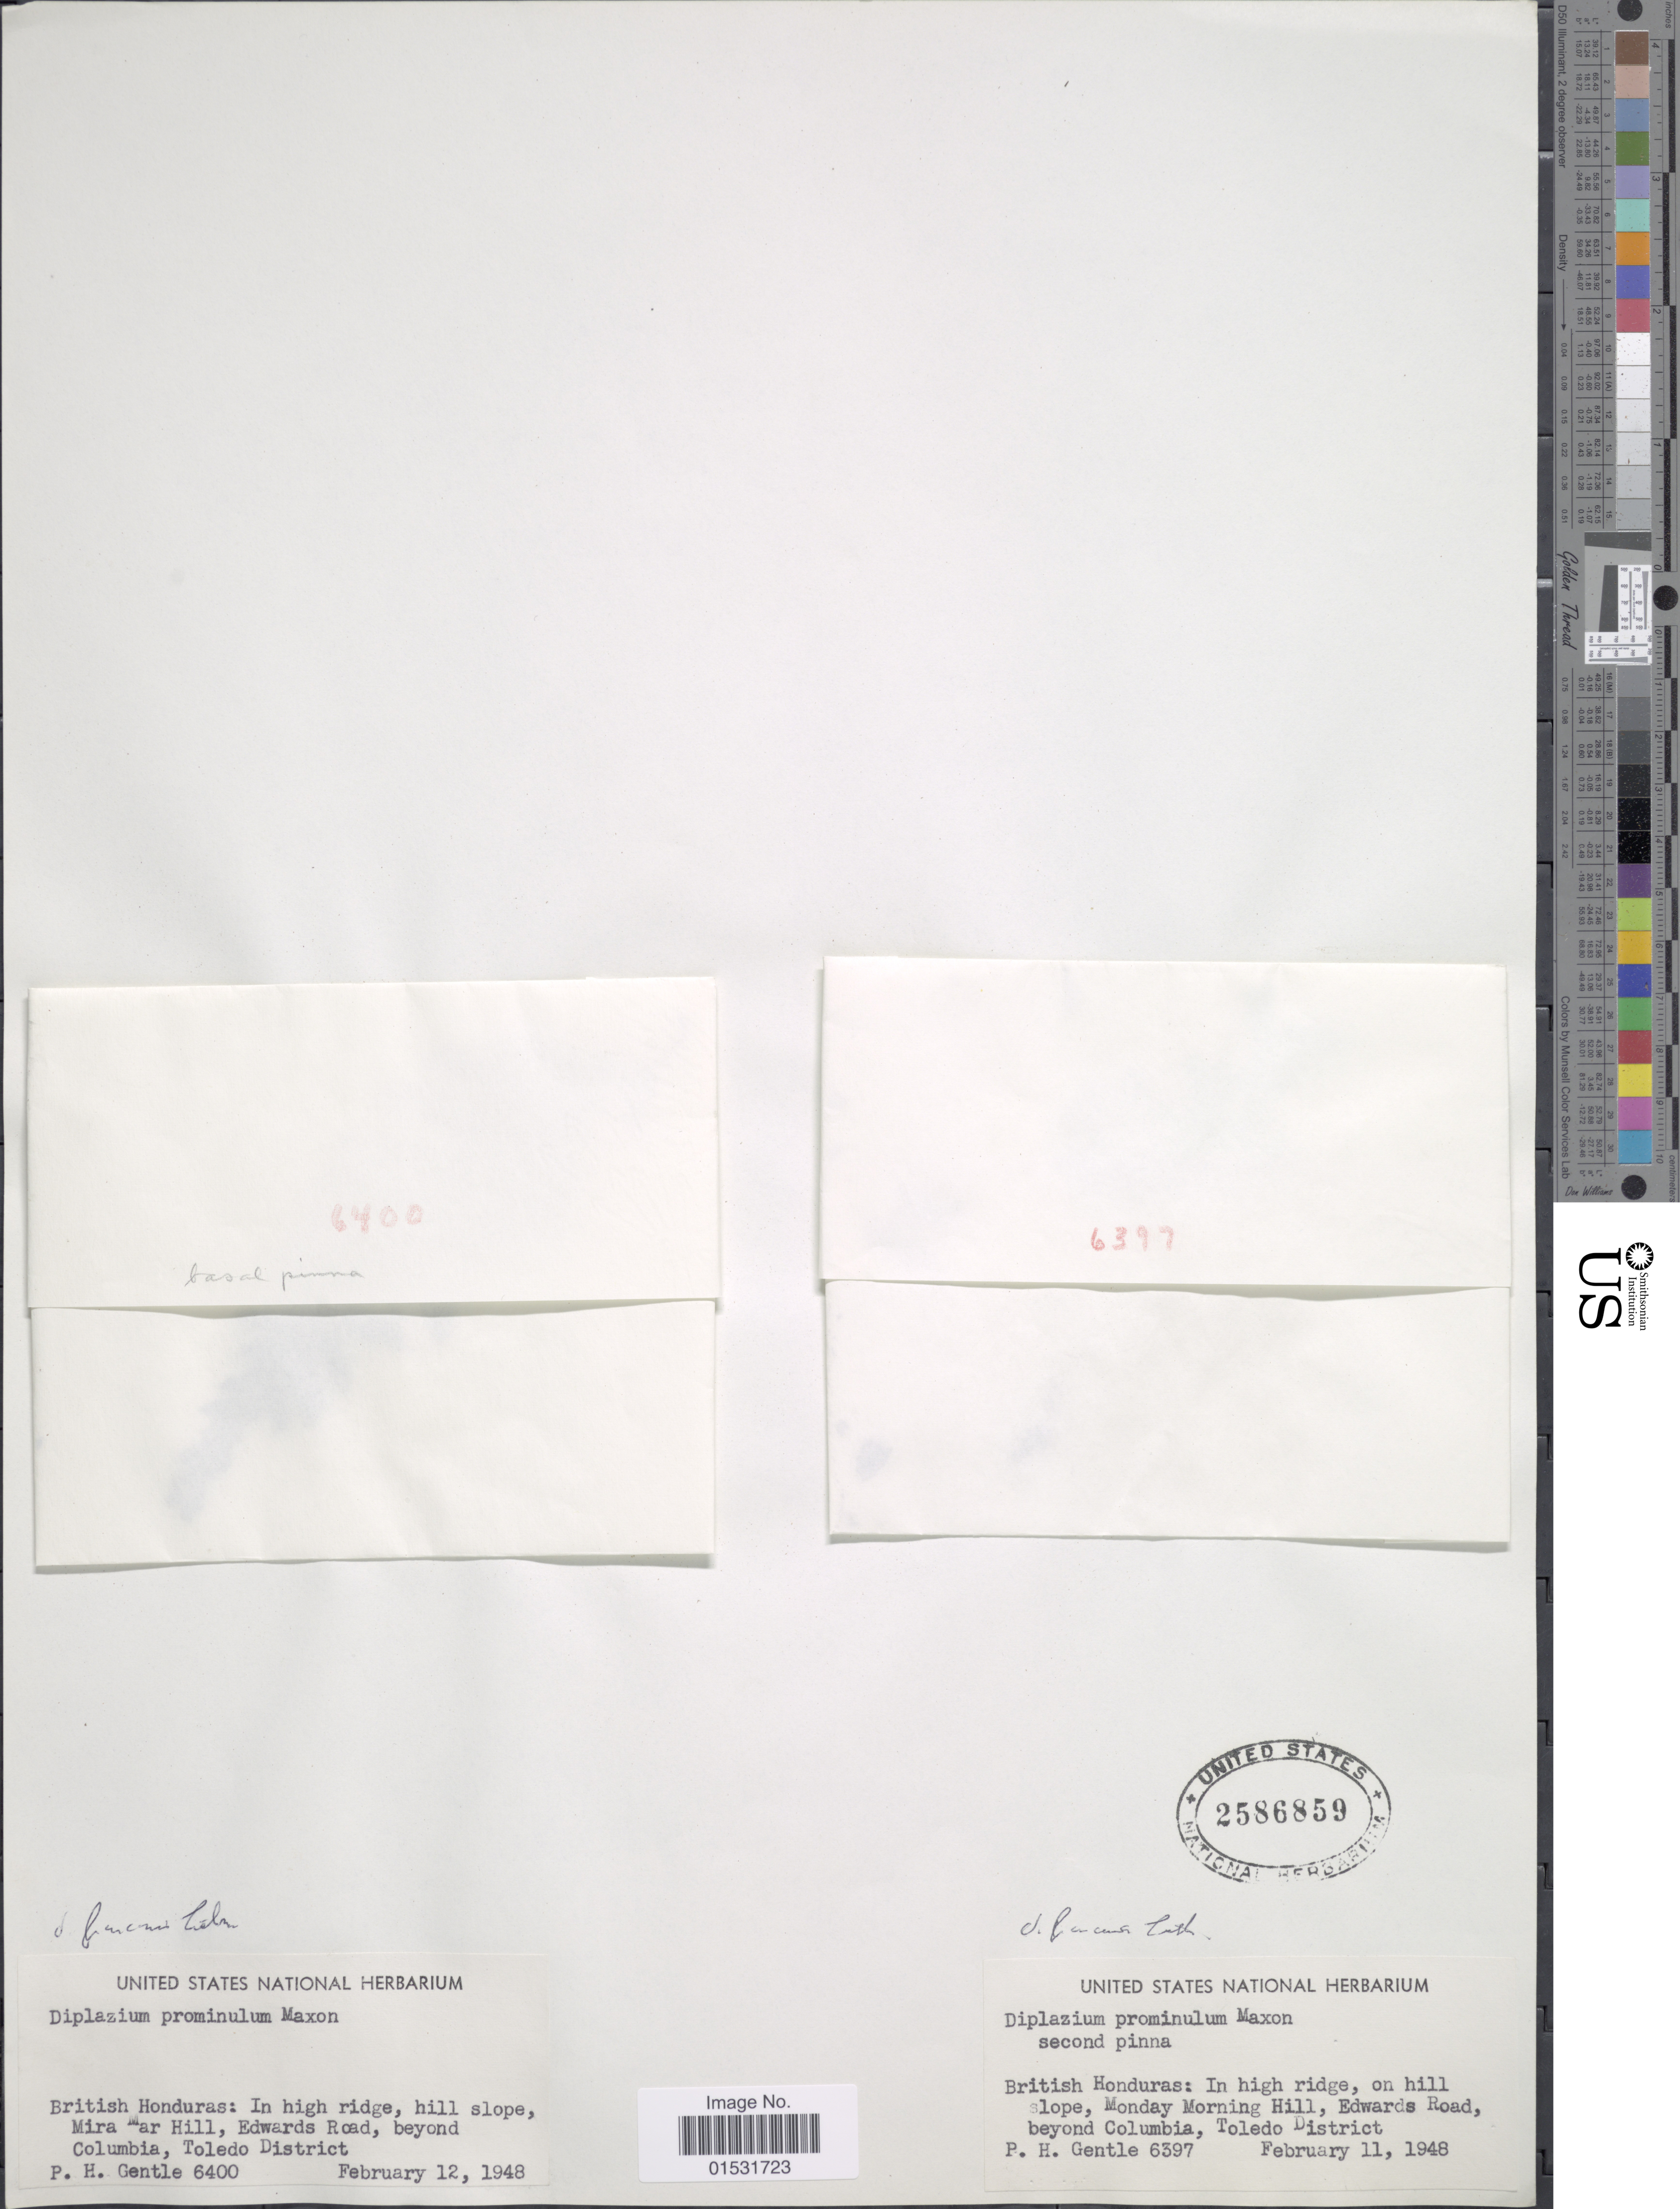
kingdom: Plantae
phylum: Tracheophyta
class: Polypodiopsida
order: Polypodiales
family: Athyriaceae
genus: Diplazium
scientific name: Diplazium franconis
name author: Liebm.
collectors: P. H. Gentle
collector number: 6397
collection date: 1948-02-11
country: Belize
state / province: Toledo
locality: British Honduras: In high ridge, on hill slope, Monday Morning Hill, Edwards Road beyond Columbia, Toledo District.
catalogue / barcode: US 2586859-2